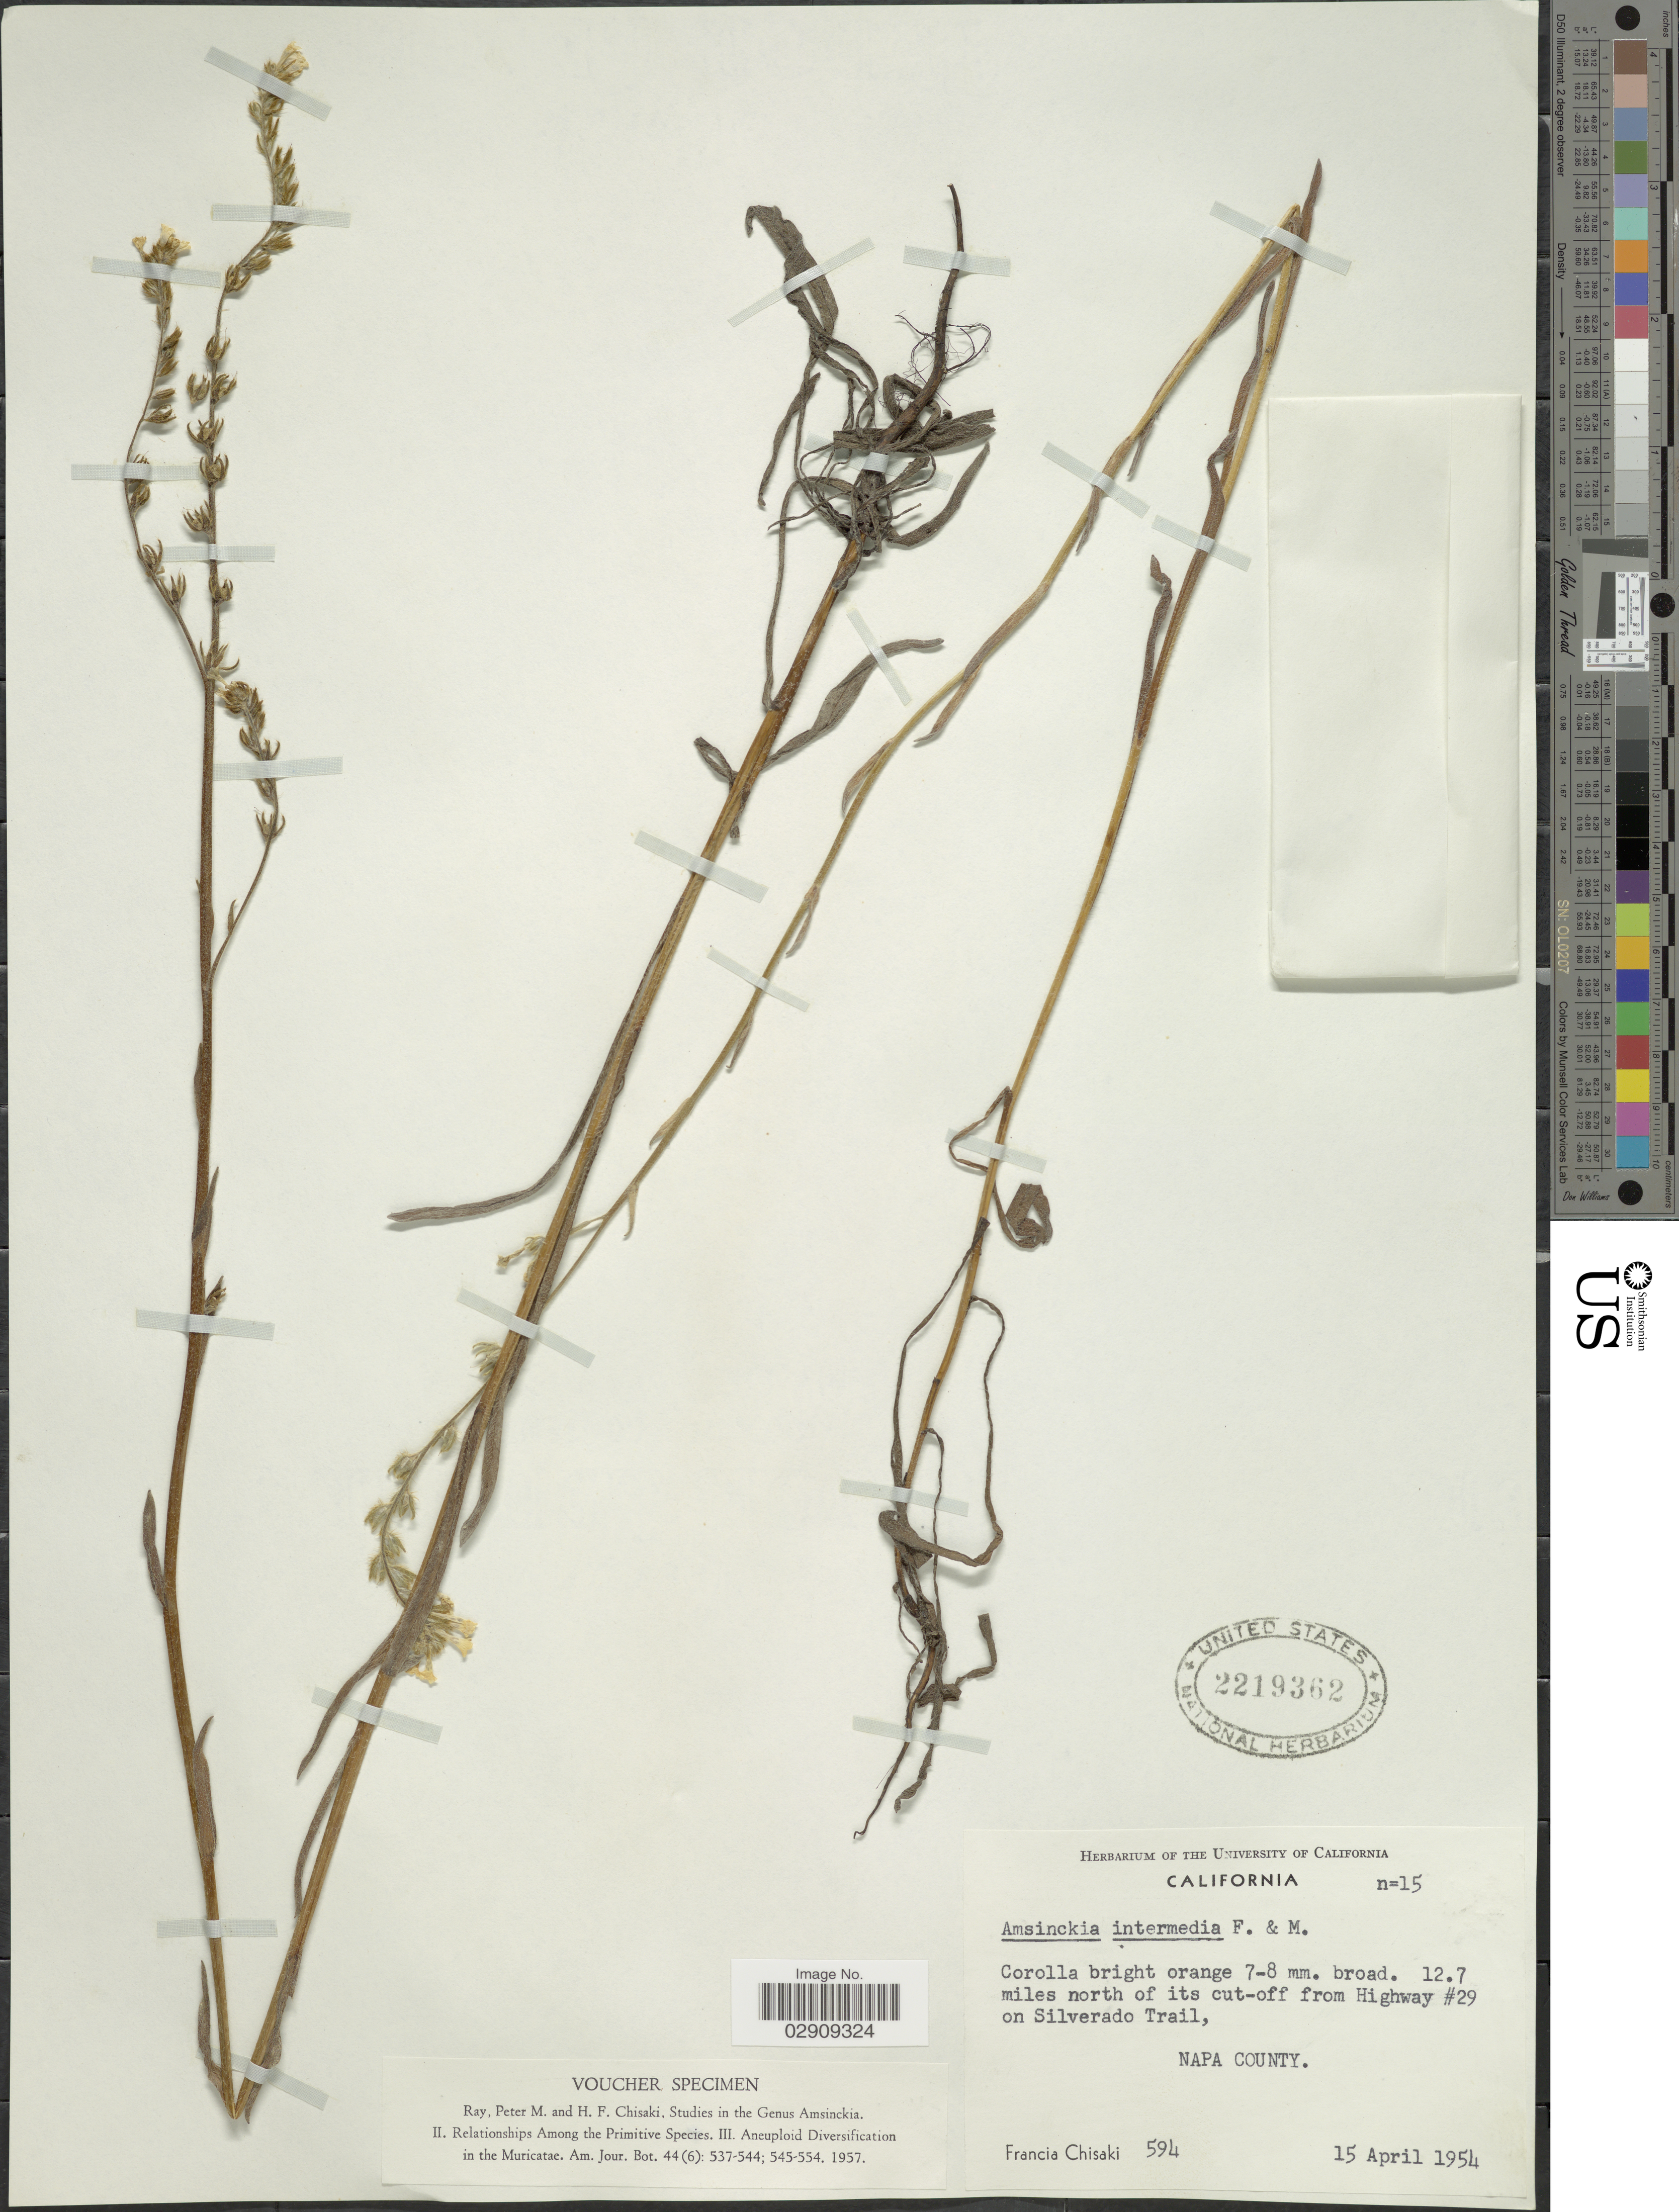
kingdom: Plantae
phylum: Tracheophyta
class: Magnoliopsida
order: Boraginales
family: Boraginaceae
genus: Amsinckia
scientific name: Amsinckia menziesii var. intermedia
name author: (Fisch. & C.A. Mey.) Ganders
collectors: F. Chisaki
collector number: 594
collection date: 1954-04-15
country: United States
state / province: California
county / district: Napa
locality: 12.7 miles north of its cut-off from Highway #29 on Silverado Trail, Napa County.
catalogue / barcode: US 2219362